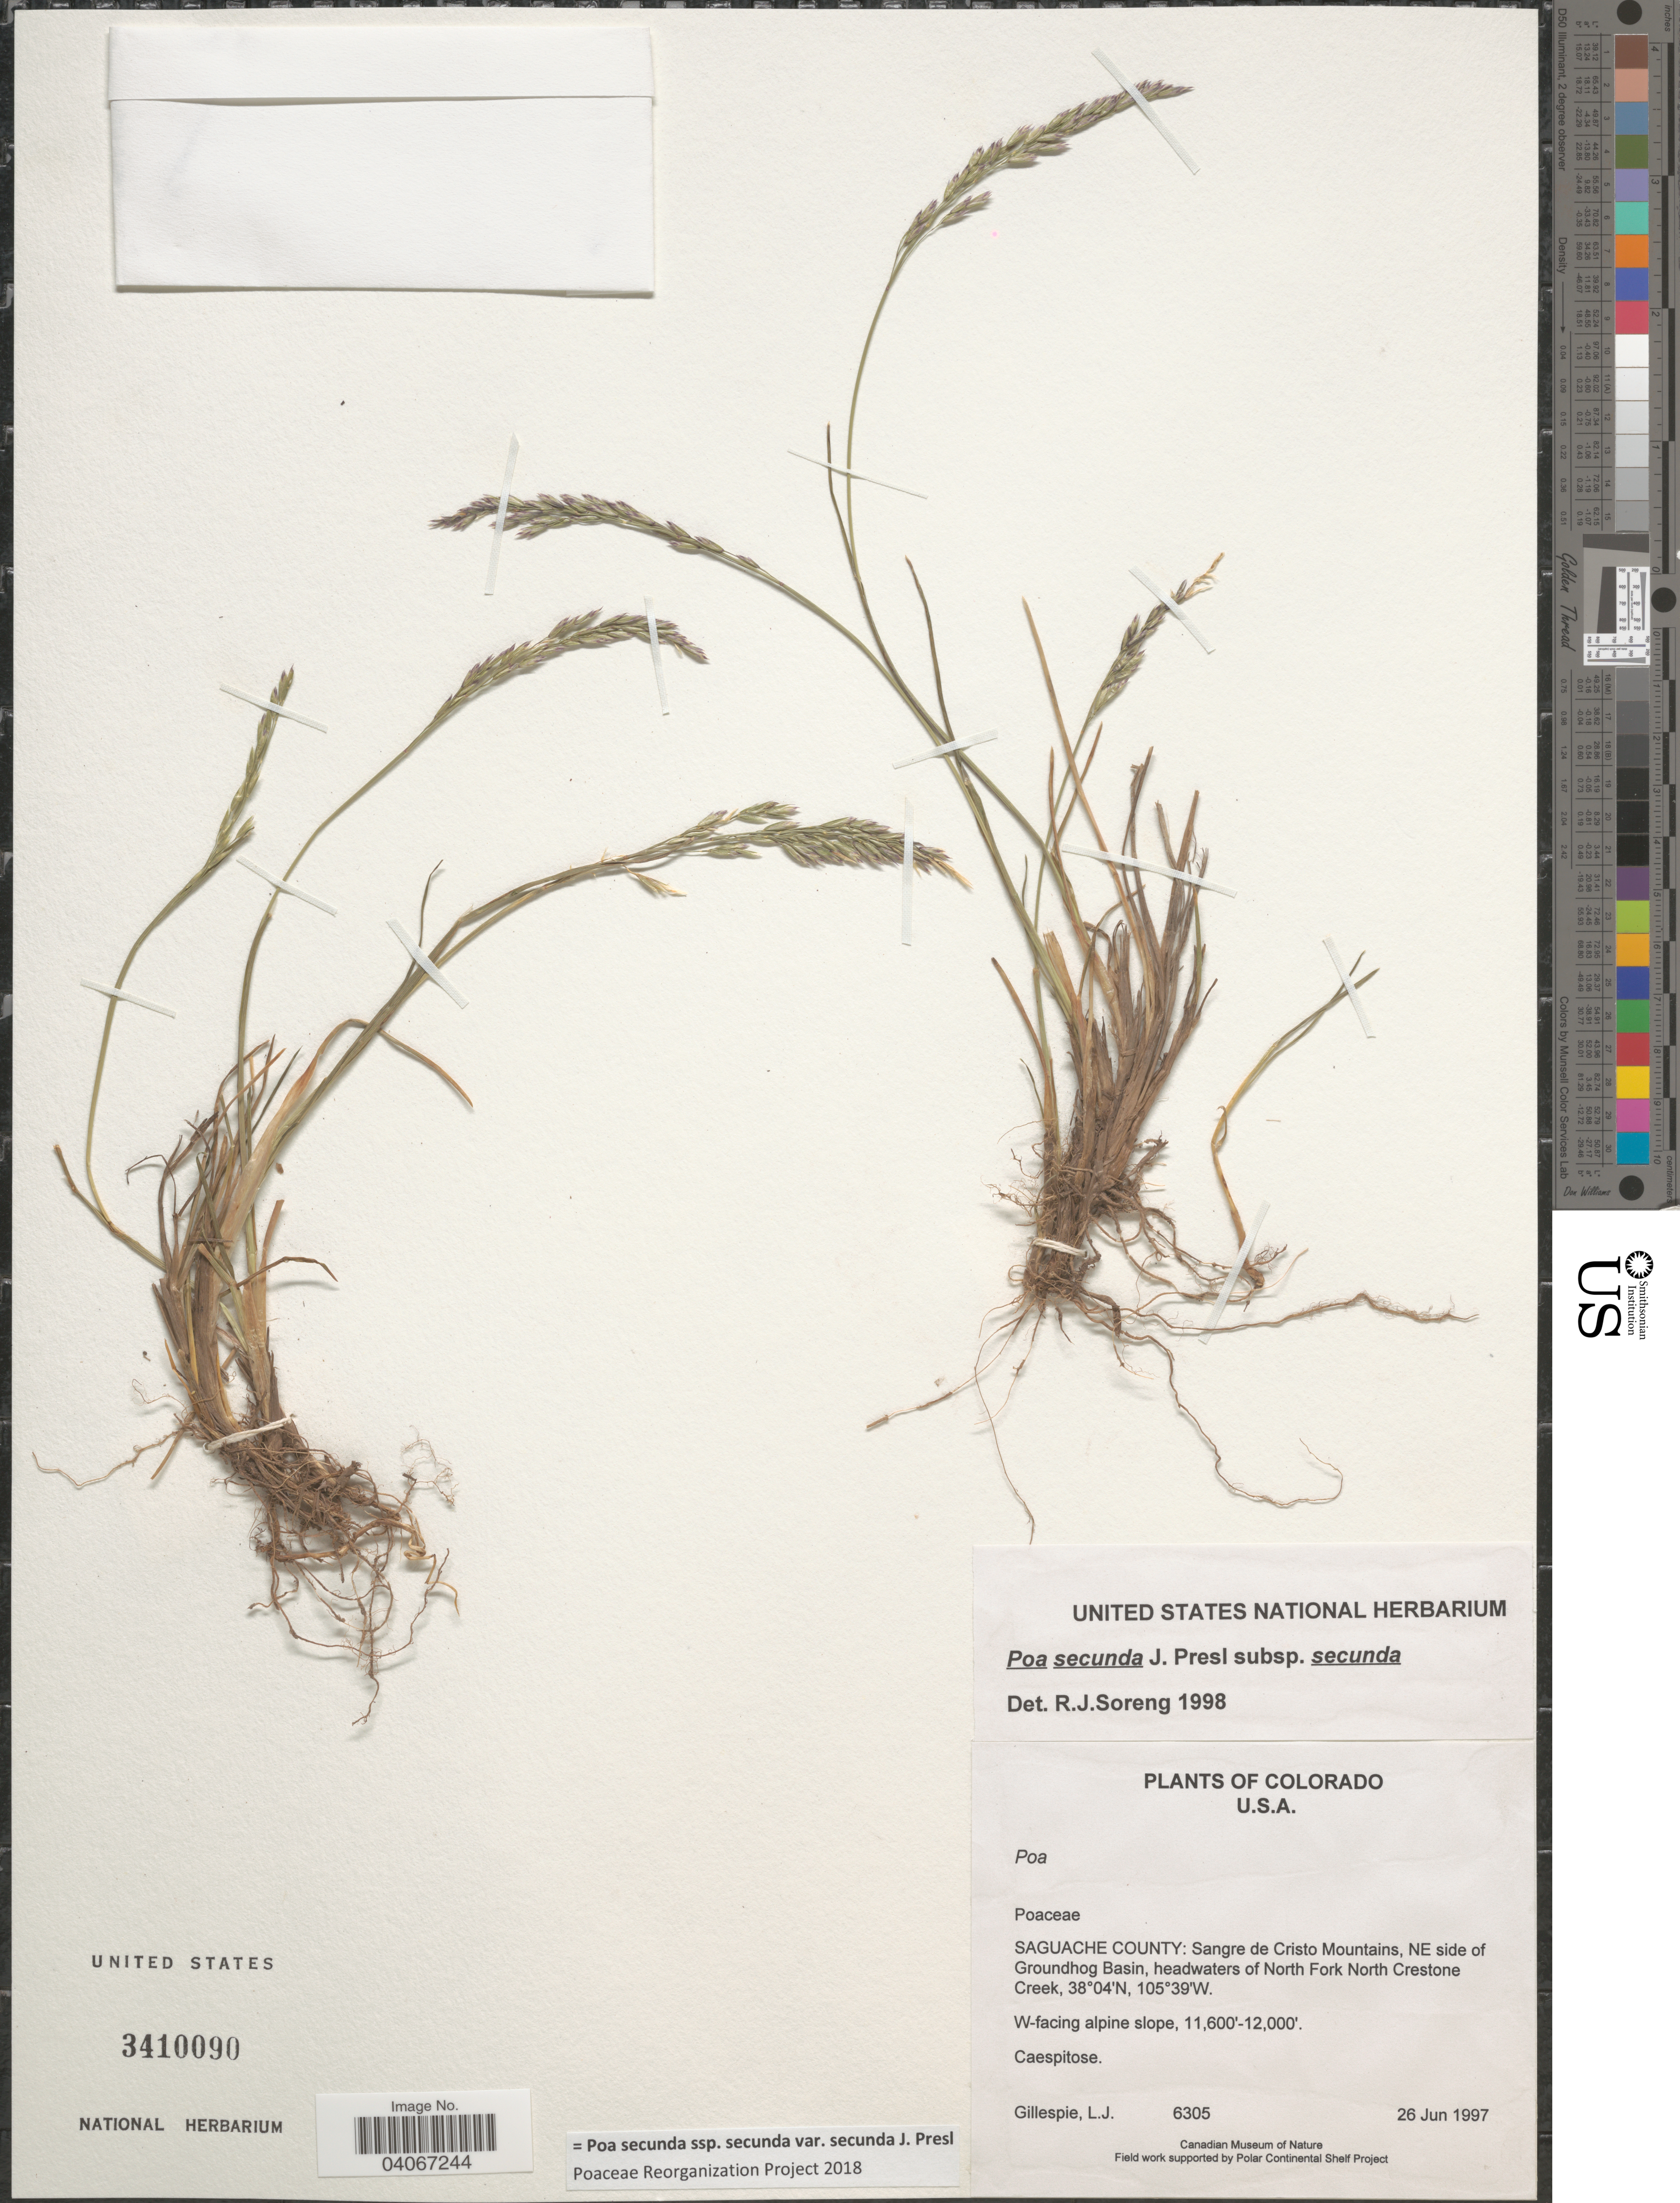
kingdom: Plantae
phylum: Tracheophyta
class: Liliopsida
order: Poales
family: Poaceae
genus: Poa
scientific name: Poa secunda subsp. secunda var. secunda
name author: J. Presl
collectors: L. Gillespie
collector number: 6305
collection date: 1997-06-26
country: United States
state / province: Colorado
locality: Saguache County: Sangre de Cristo Mountains, NE side of Groundhog Basin, headwaters of North Fork North Crestone Creek. W-facing alpine slope.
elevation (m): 3536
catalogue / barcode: US 3410090